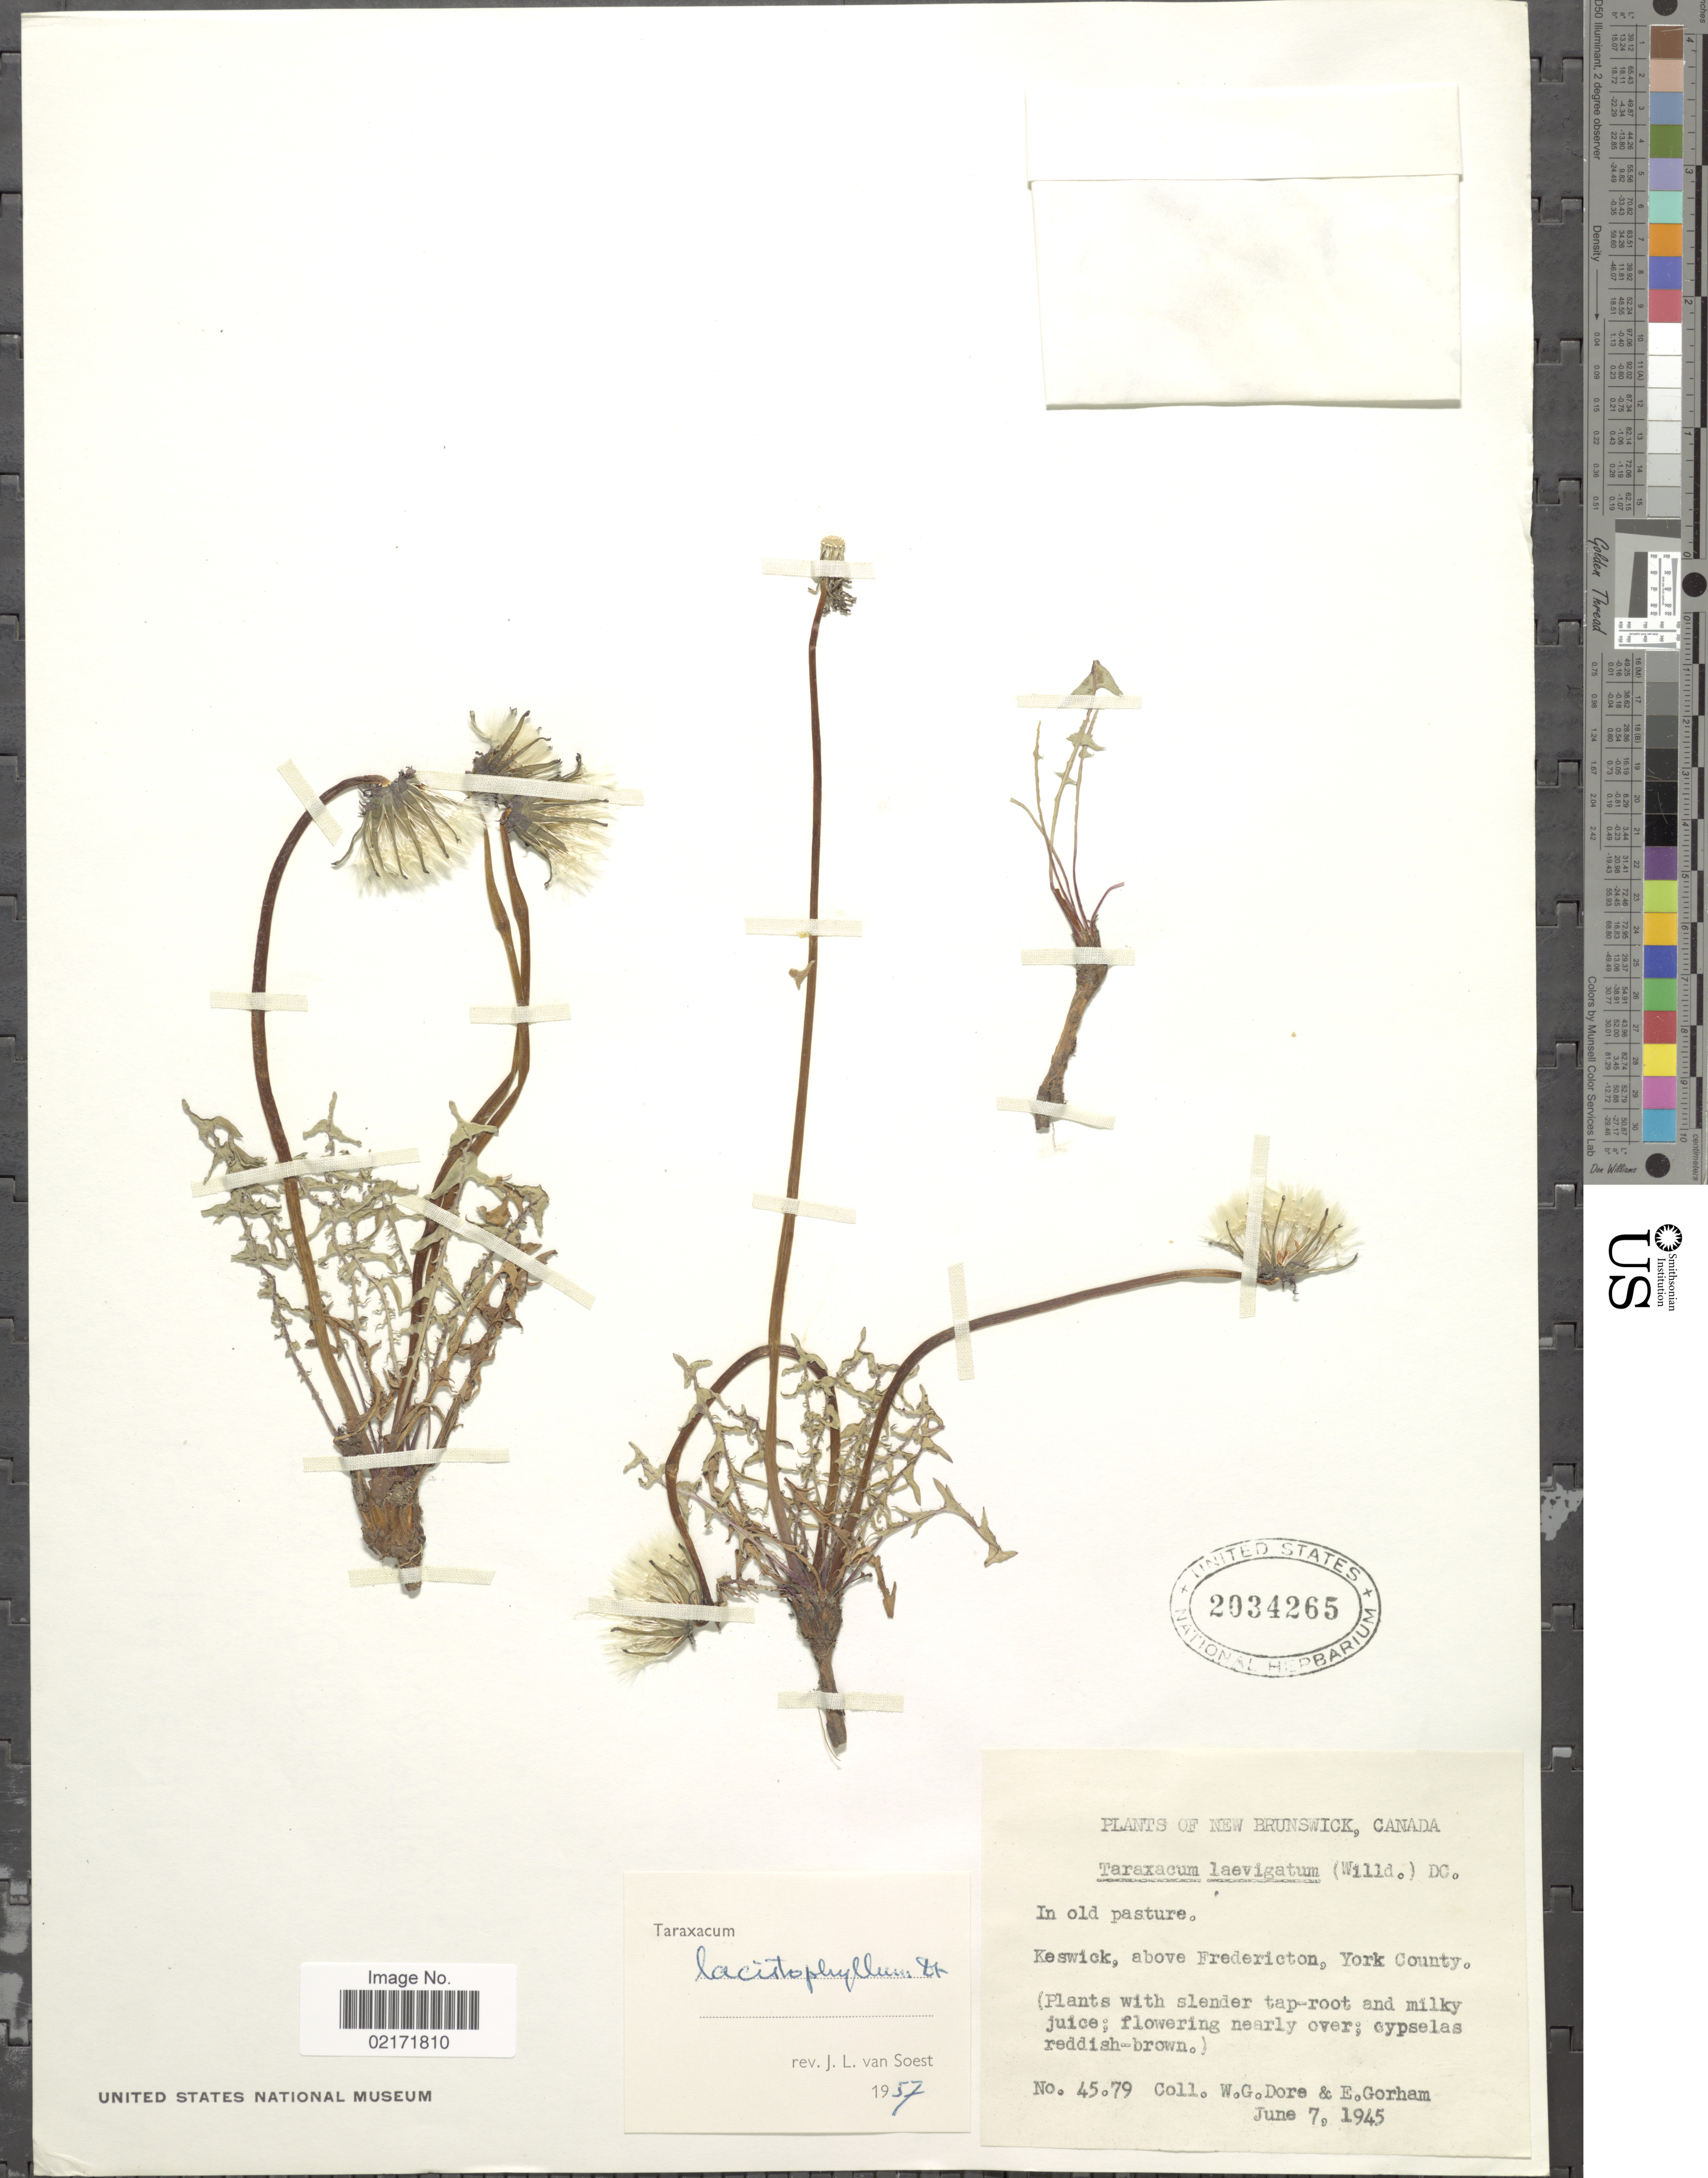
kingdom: Plantae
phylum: Tracheophyta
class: Magnoliopsida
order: Asterales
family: Asteraceae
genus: Taraxacum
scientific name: Taraxacum lacistophyllum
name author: (Dahlst.) Raunk.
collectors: W. Dore & E. Gorham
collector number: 4579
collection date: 1945-06-07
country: Canada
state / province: New Brunswick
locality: Keswick, above Fredericton, York County.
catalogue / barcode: US 2034265